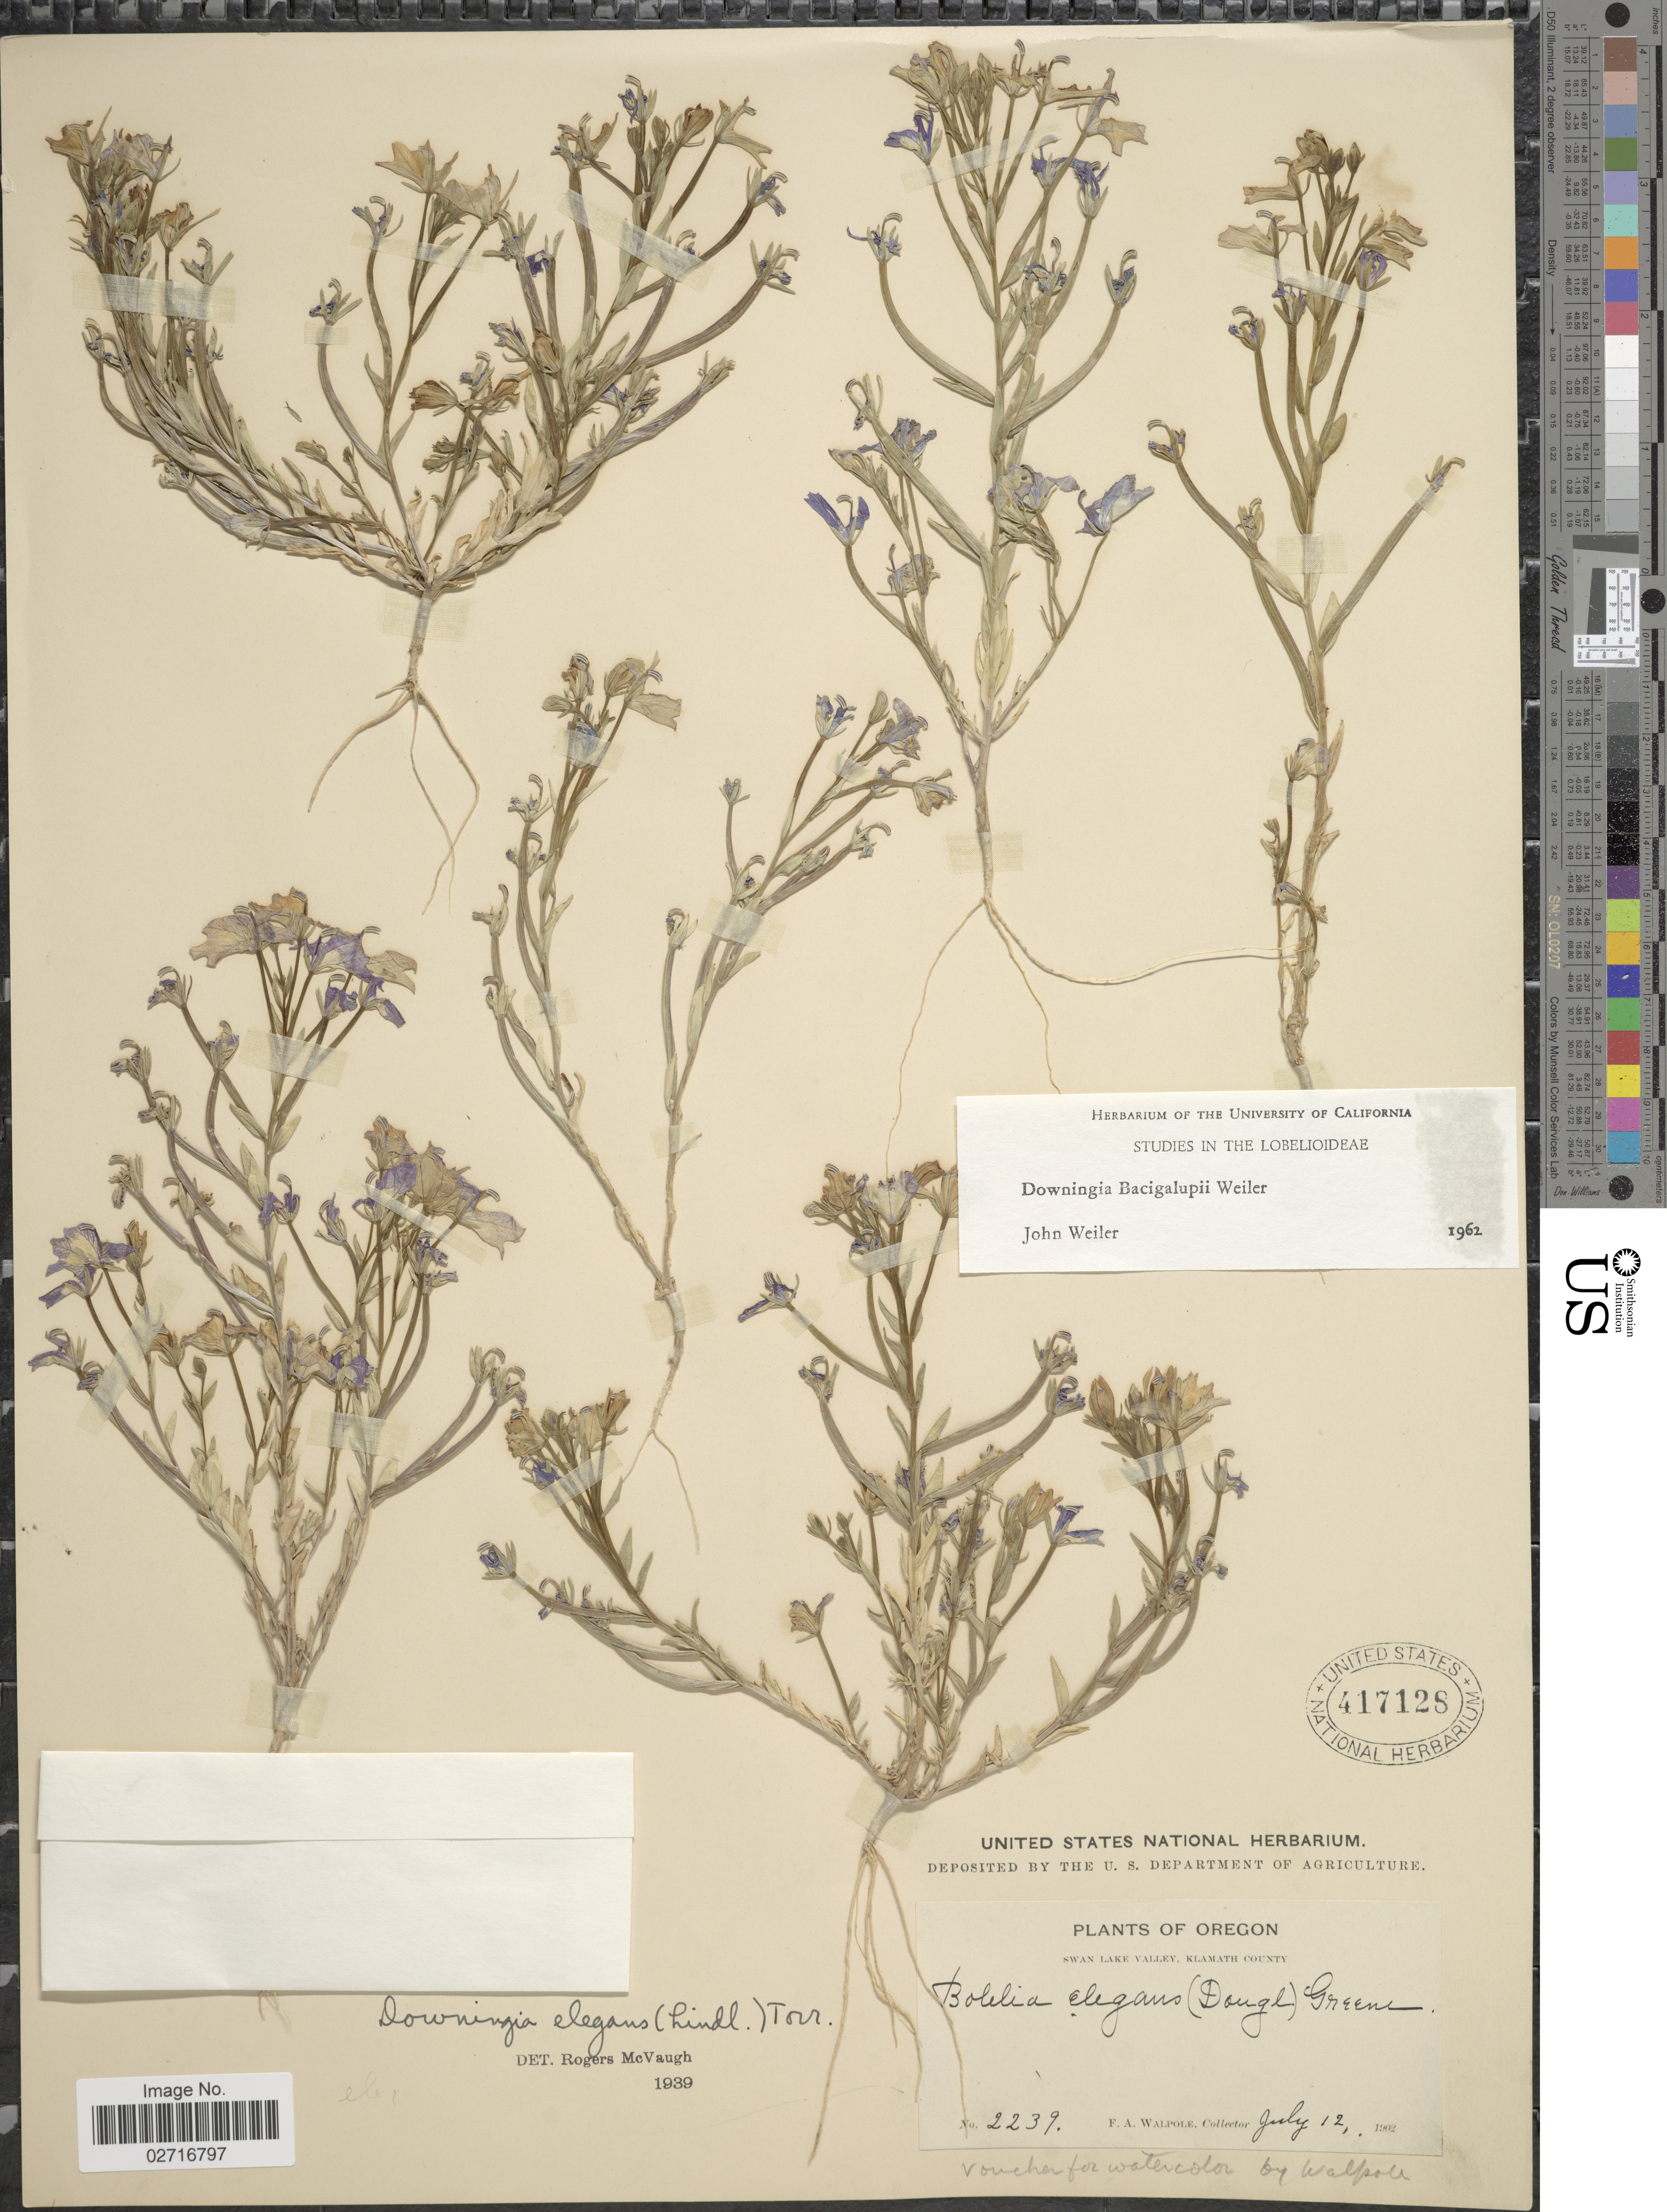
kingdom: Plantae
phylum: Tracheophyta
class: Magnoliopsida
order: Asterales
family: Campanulaceae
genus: Downingia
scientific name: Downingia bacigalupii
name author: Weiler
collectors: F. Walpole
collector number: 2239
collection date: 1902-07-12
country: United States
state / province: Oregon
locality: Swan Lake Valley, Klamath County.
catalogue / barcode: US 417128